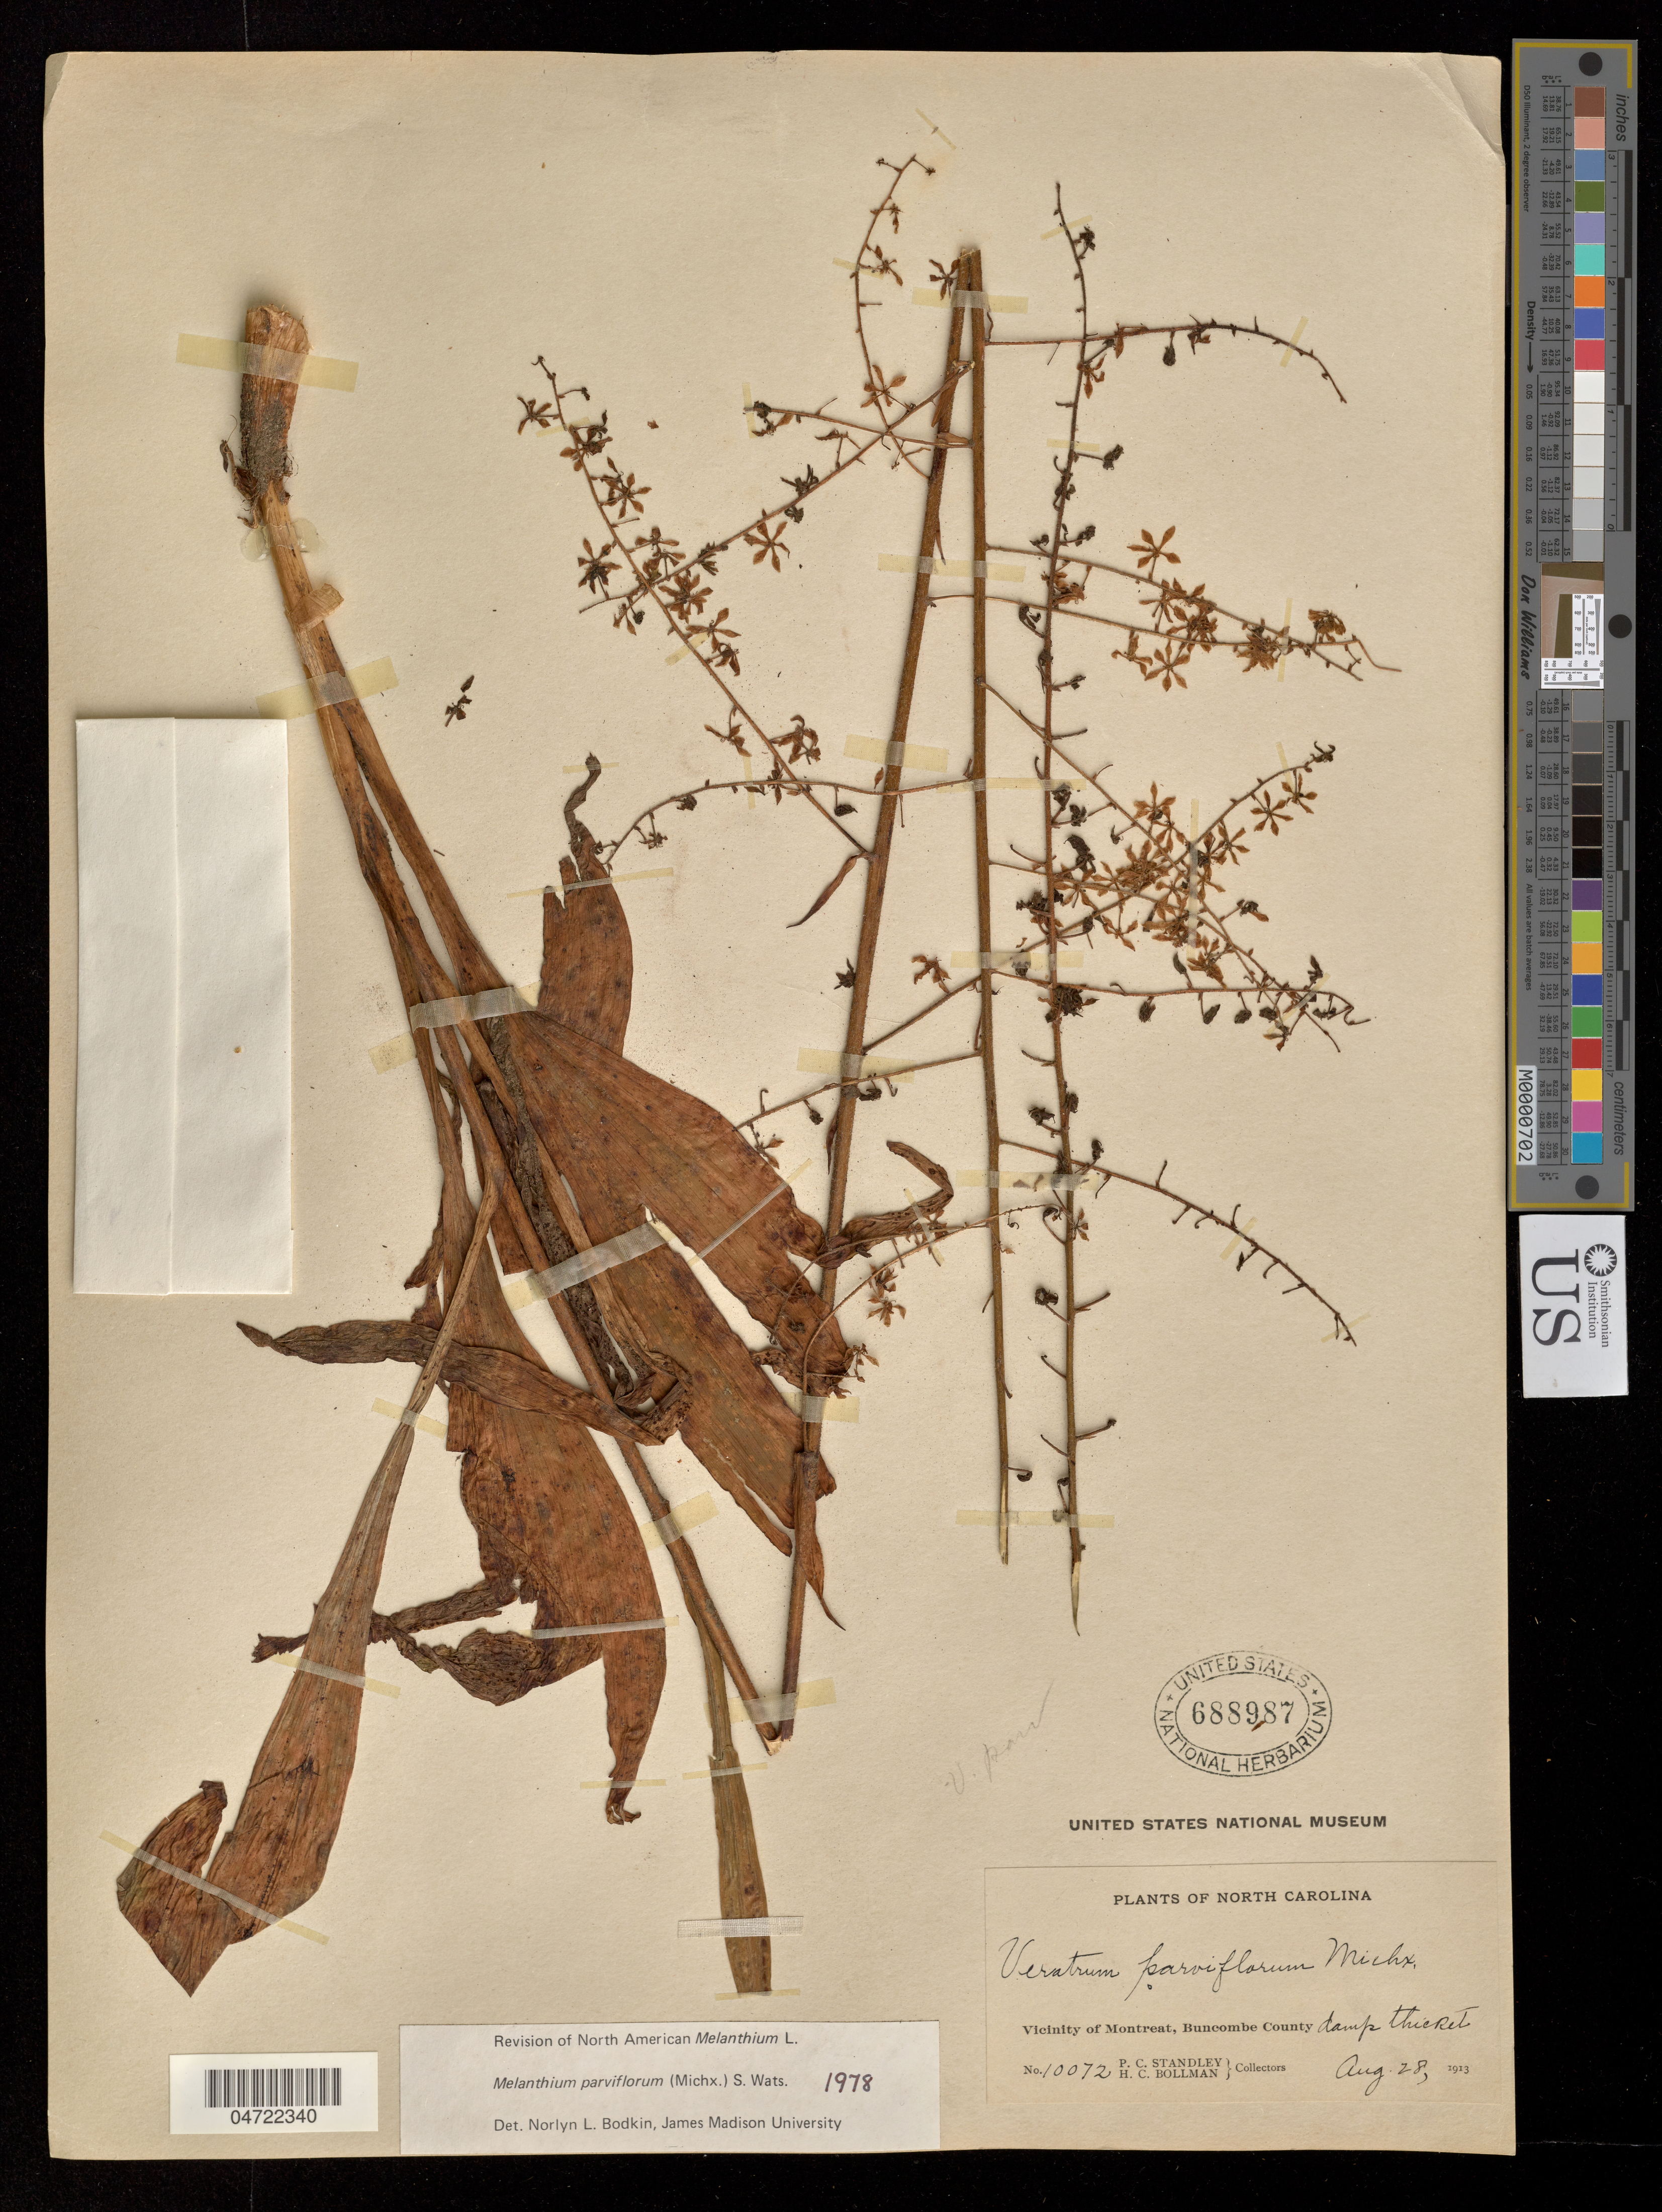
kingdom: Plantae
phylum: Tracheophyta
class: Liliopsida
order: Liliales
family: Melanthiaceae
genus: Melanthium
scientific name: Melanthium parviflorum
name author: (Michx.) S. Watson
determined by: Bodkin, N. L.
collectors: P. C. Standley & H. C. Bollman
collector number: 10072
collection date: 1913-08-28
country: United States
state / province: North Carolina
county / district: Buncombe County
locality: Vicinity of Montreat.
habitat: Damp thicket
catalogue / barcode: US 688987